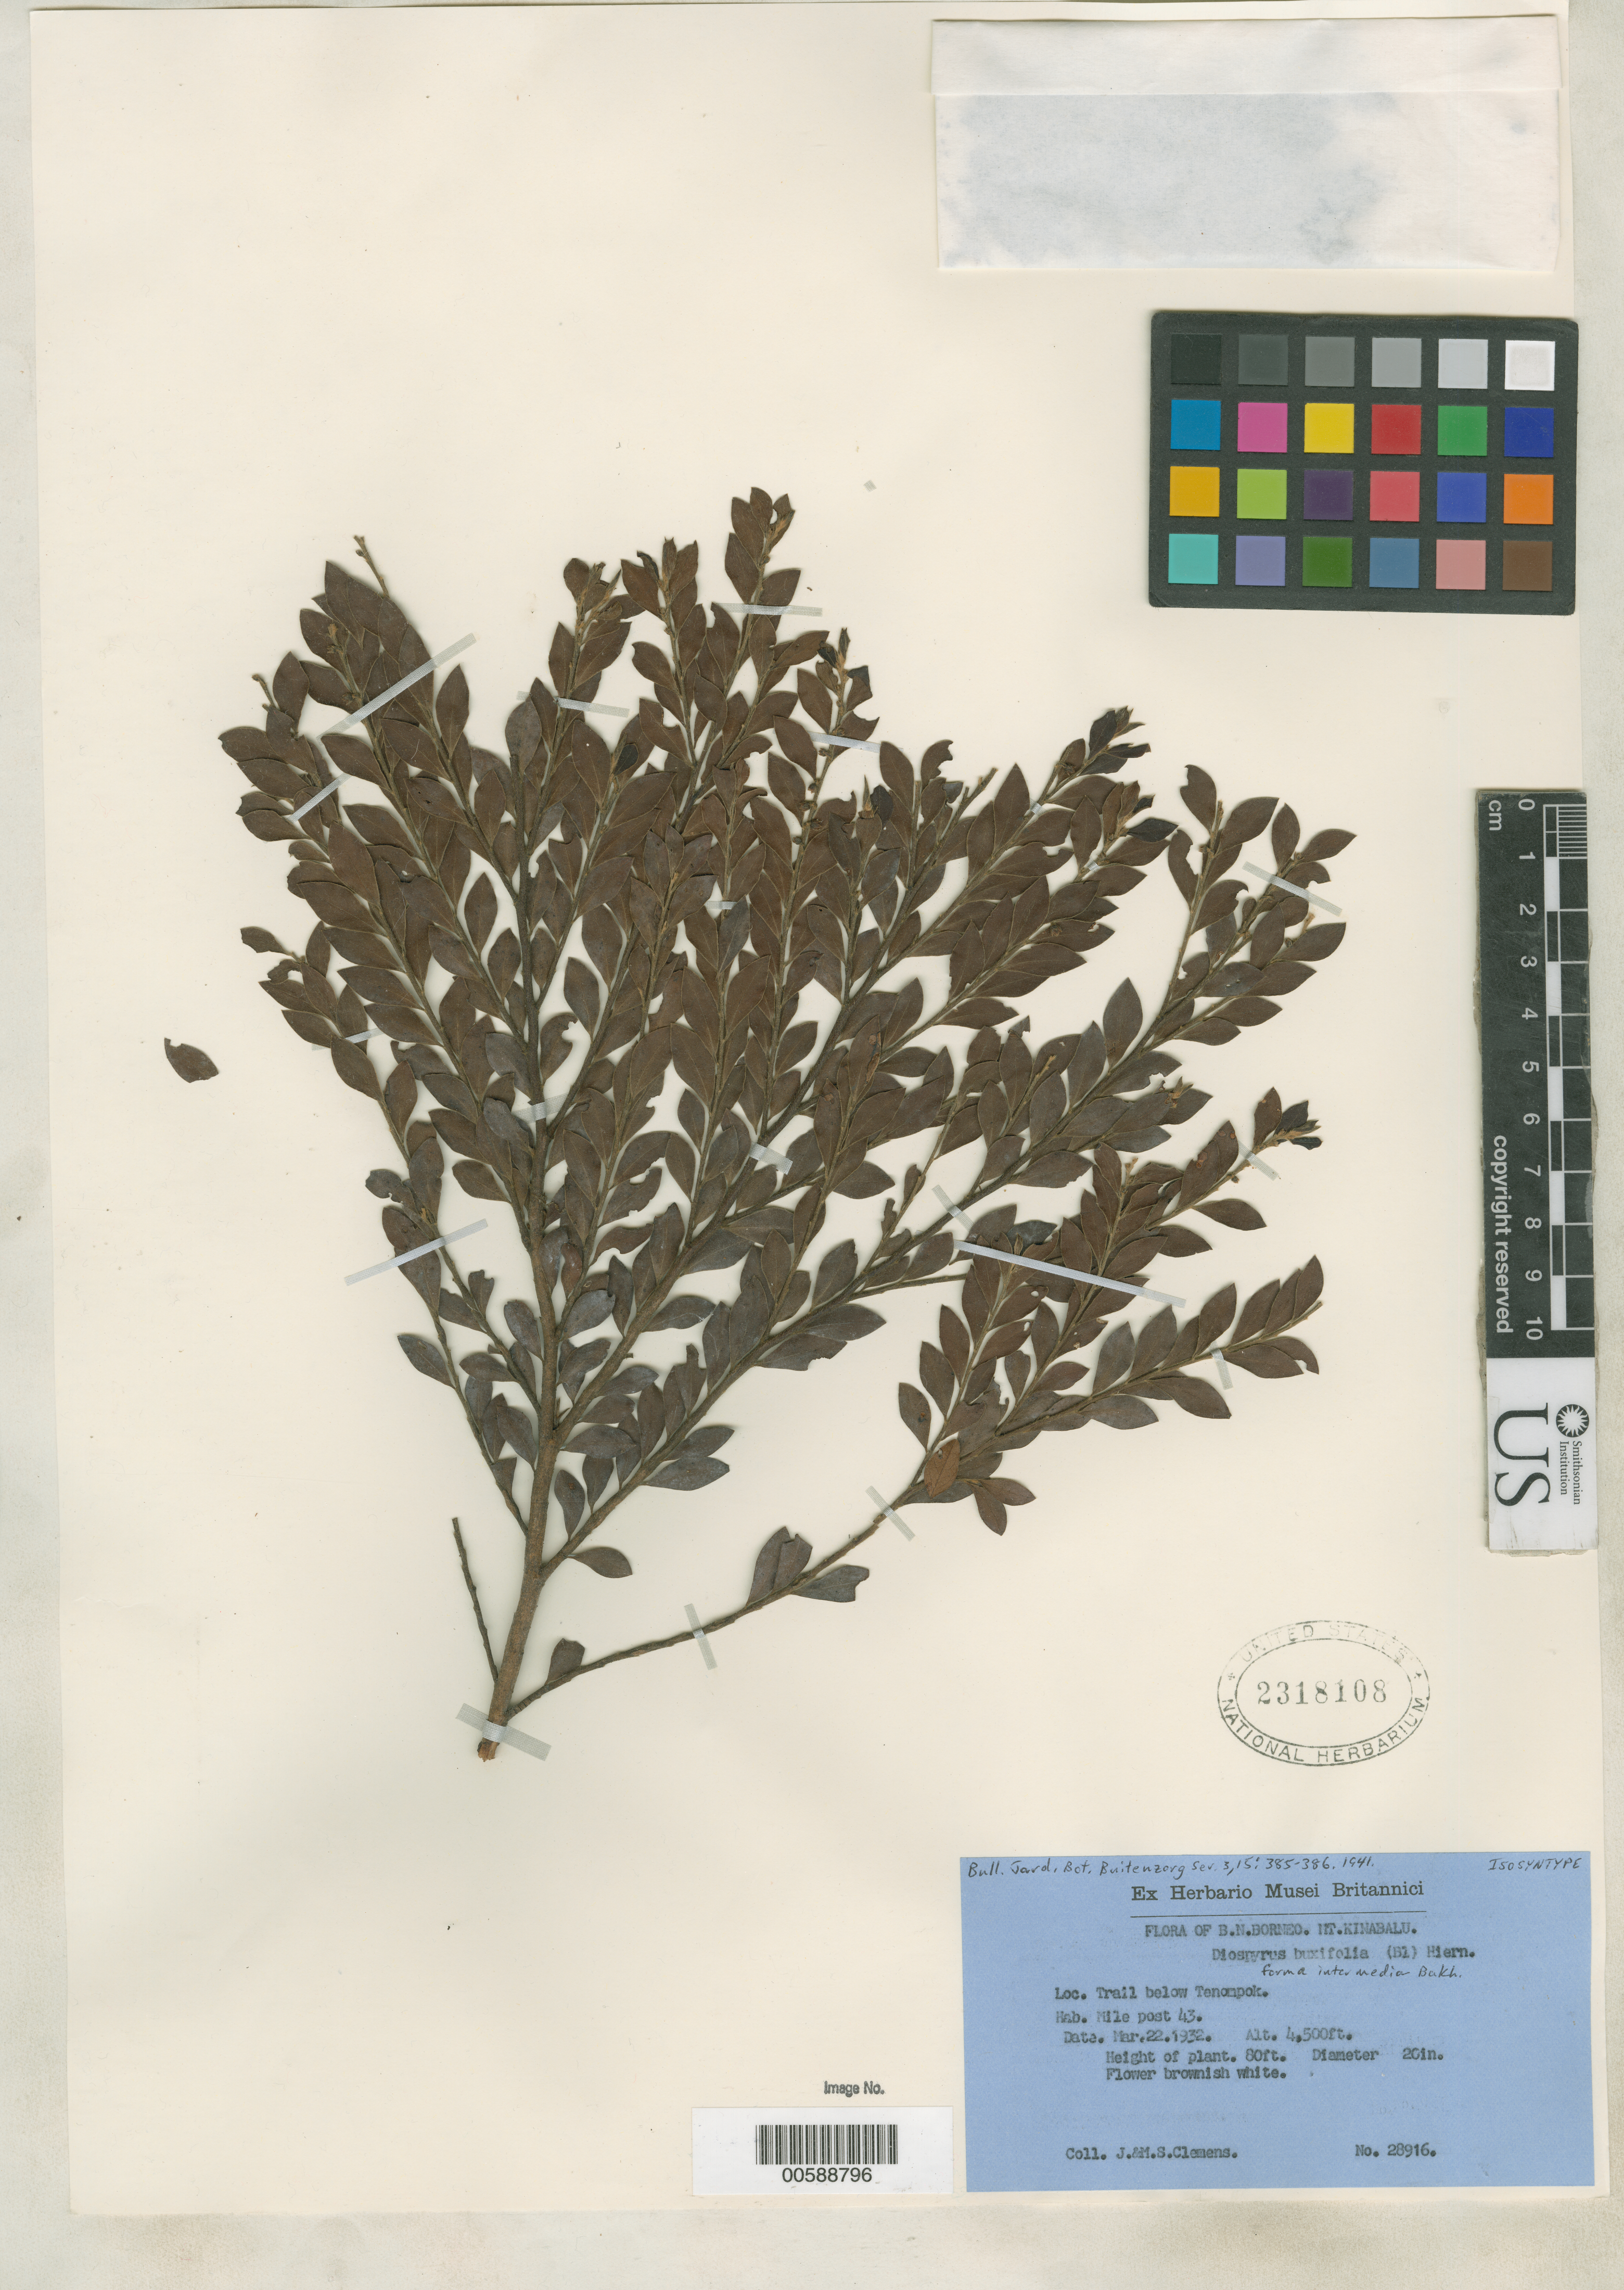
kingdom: Plantae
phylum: Tracheophyta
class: Magnoliopsida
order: Ericales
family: Ebenaceae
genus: Diospyros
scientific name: Diospyros buxifolia f. intermedia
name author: Bakh.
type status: Isosyntype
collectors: J. Clemens & M. S. Clemens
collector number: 28916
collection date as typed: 22 Mar 1932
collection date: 1932-03-22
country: Malaysia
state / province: Sabah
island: Borneo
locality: Mt. Kinabalu, trail below Tenompok, mile post 43.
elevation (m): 1372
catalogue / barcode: US 2318108